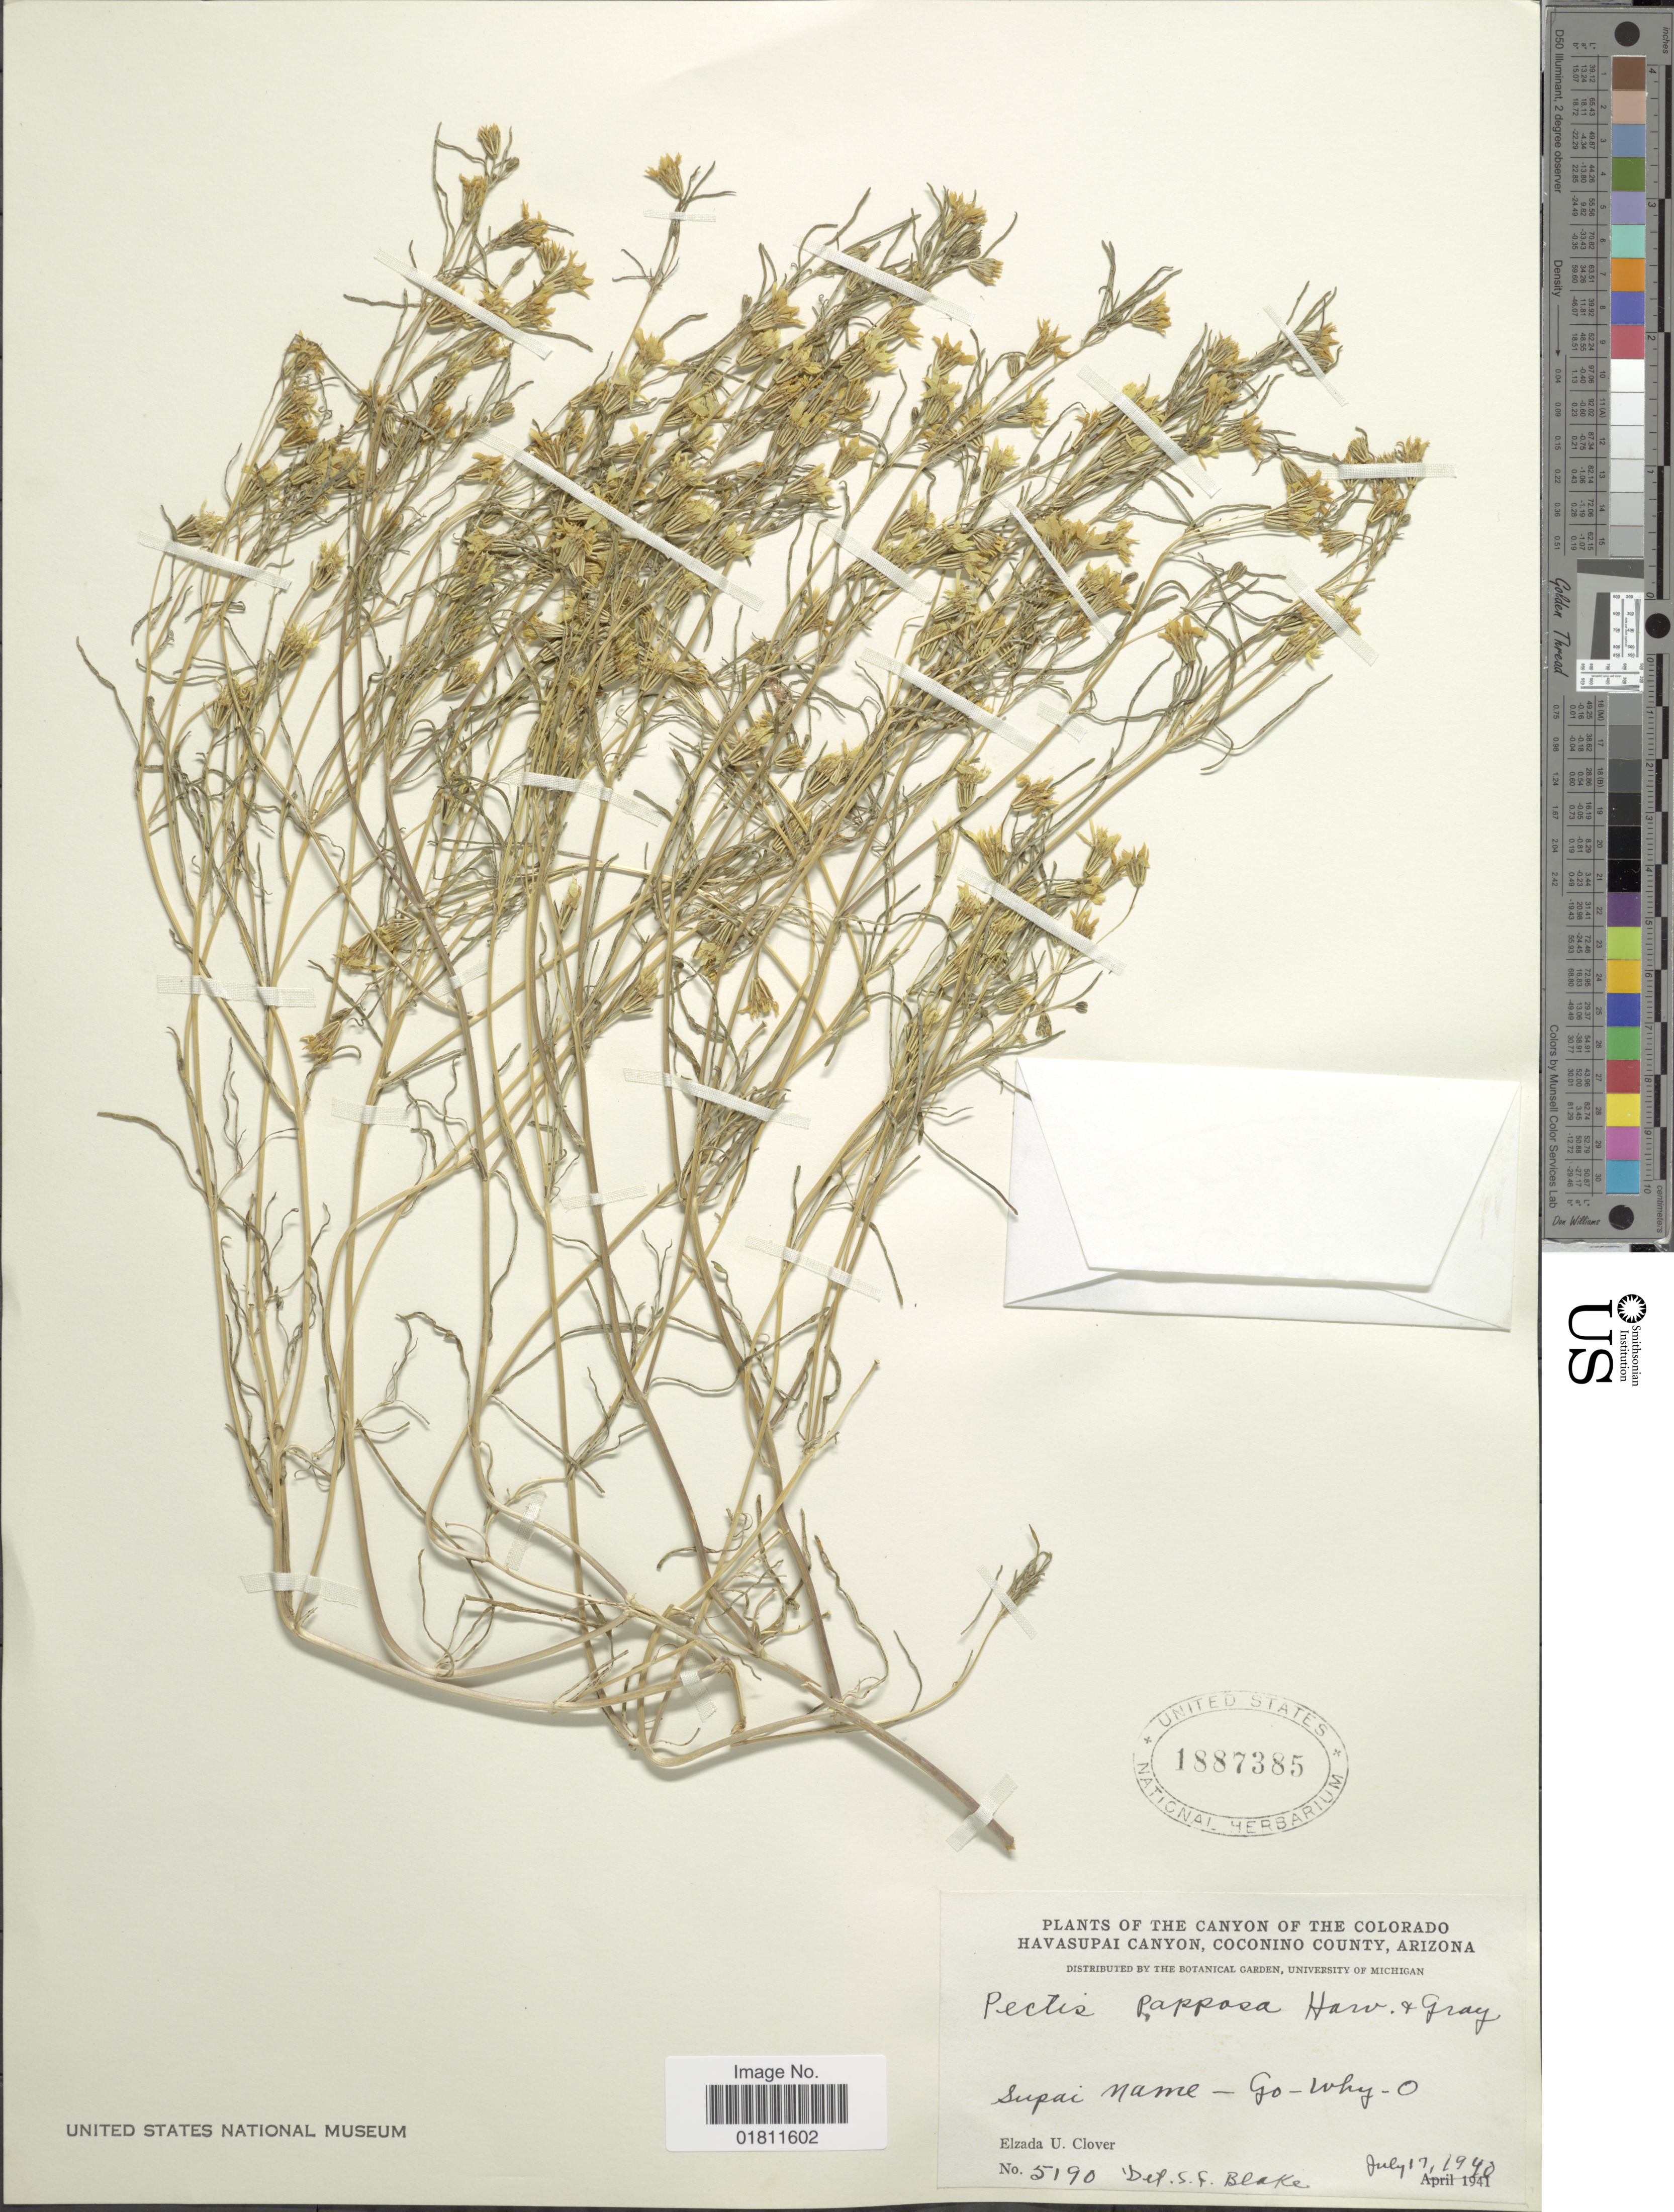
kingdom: Plantae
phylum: Tracheophyta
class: Magnoliopsida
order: Asterales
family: Asteraceae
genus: Pectis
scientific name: Pectis papposa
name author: Harv. & A. Gray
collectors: E. U. Clover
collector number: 5190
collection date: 1940-07-17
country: United States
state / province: Arizona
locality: Canyon of the Colorado Havasupai Canyon, Coconino county, Arizona.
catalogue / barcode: US 1887385